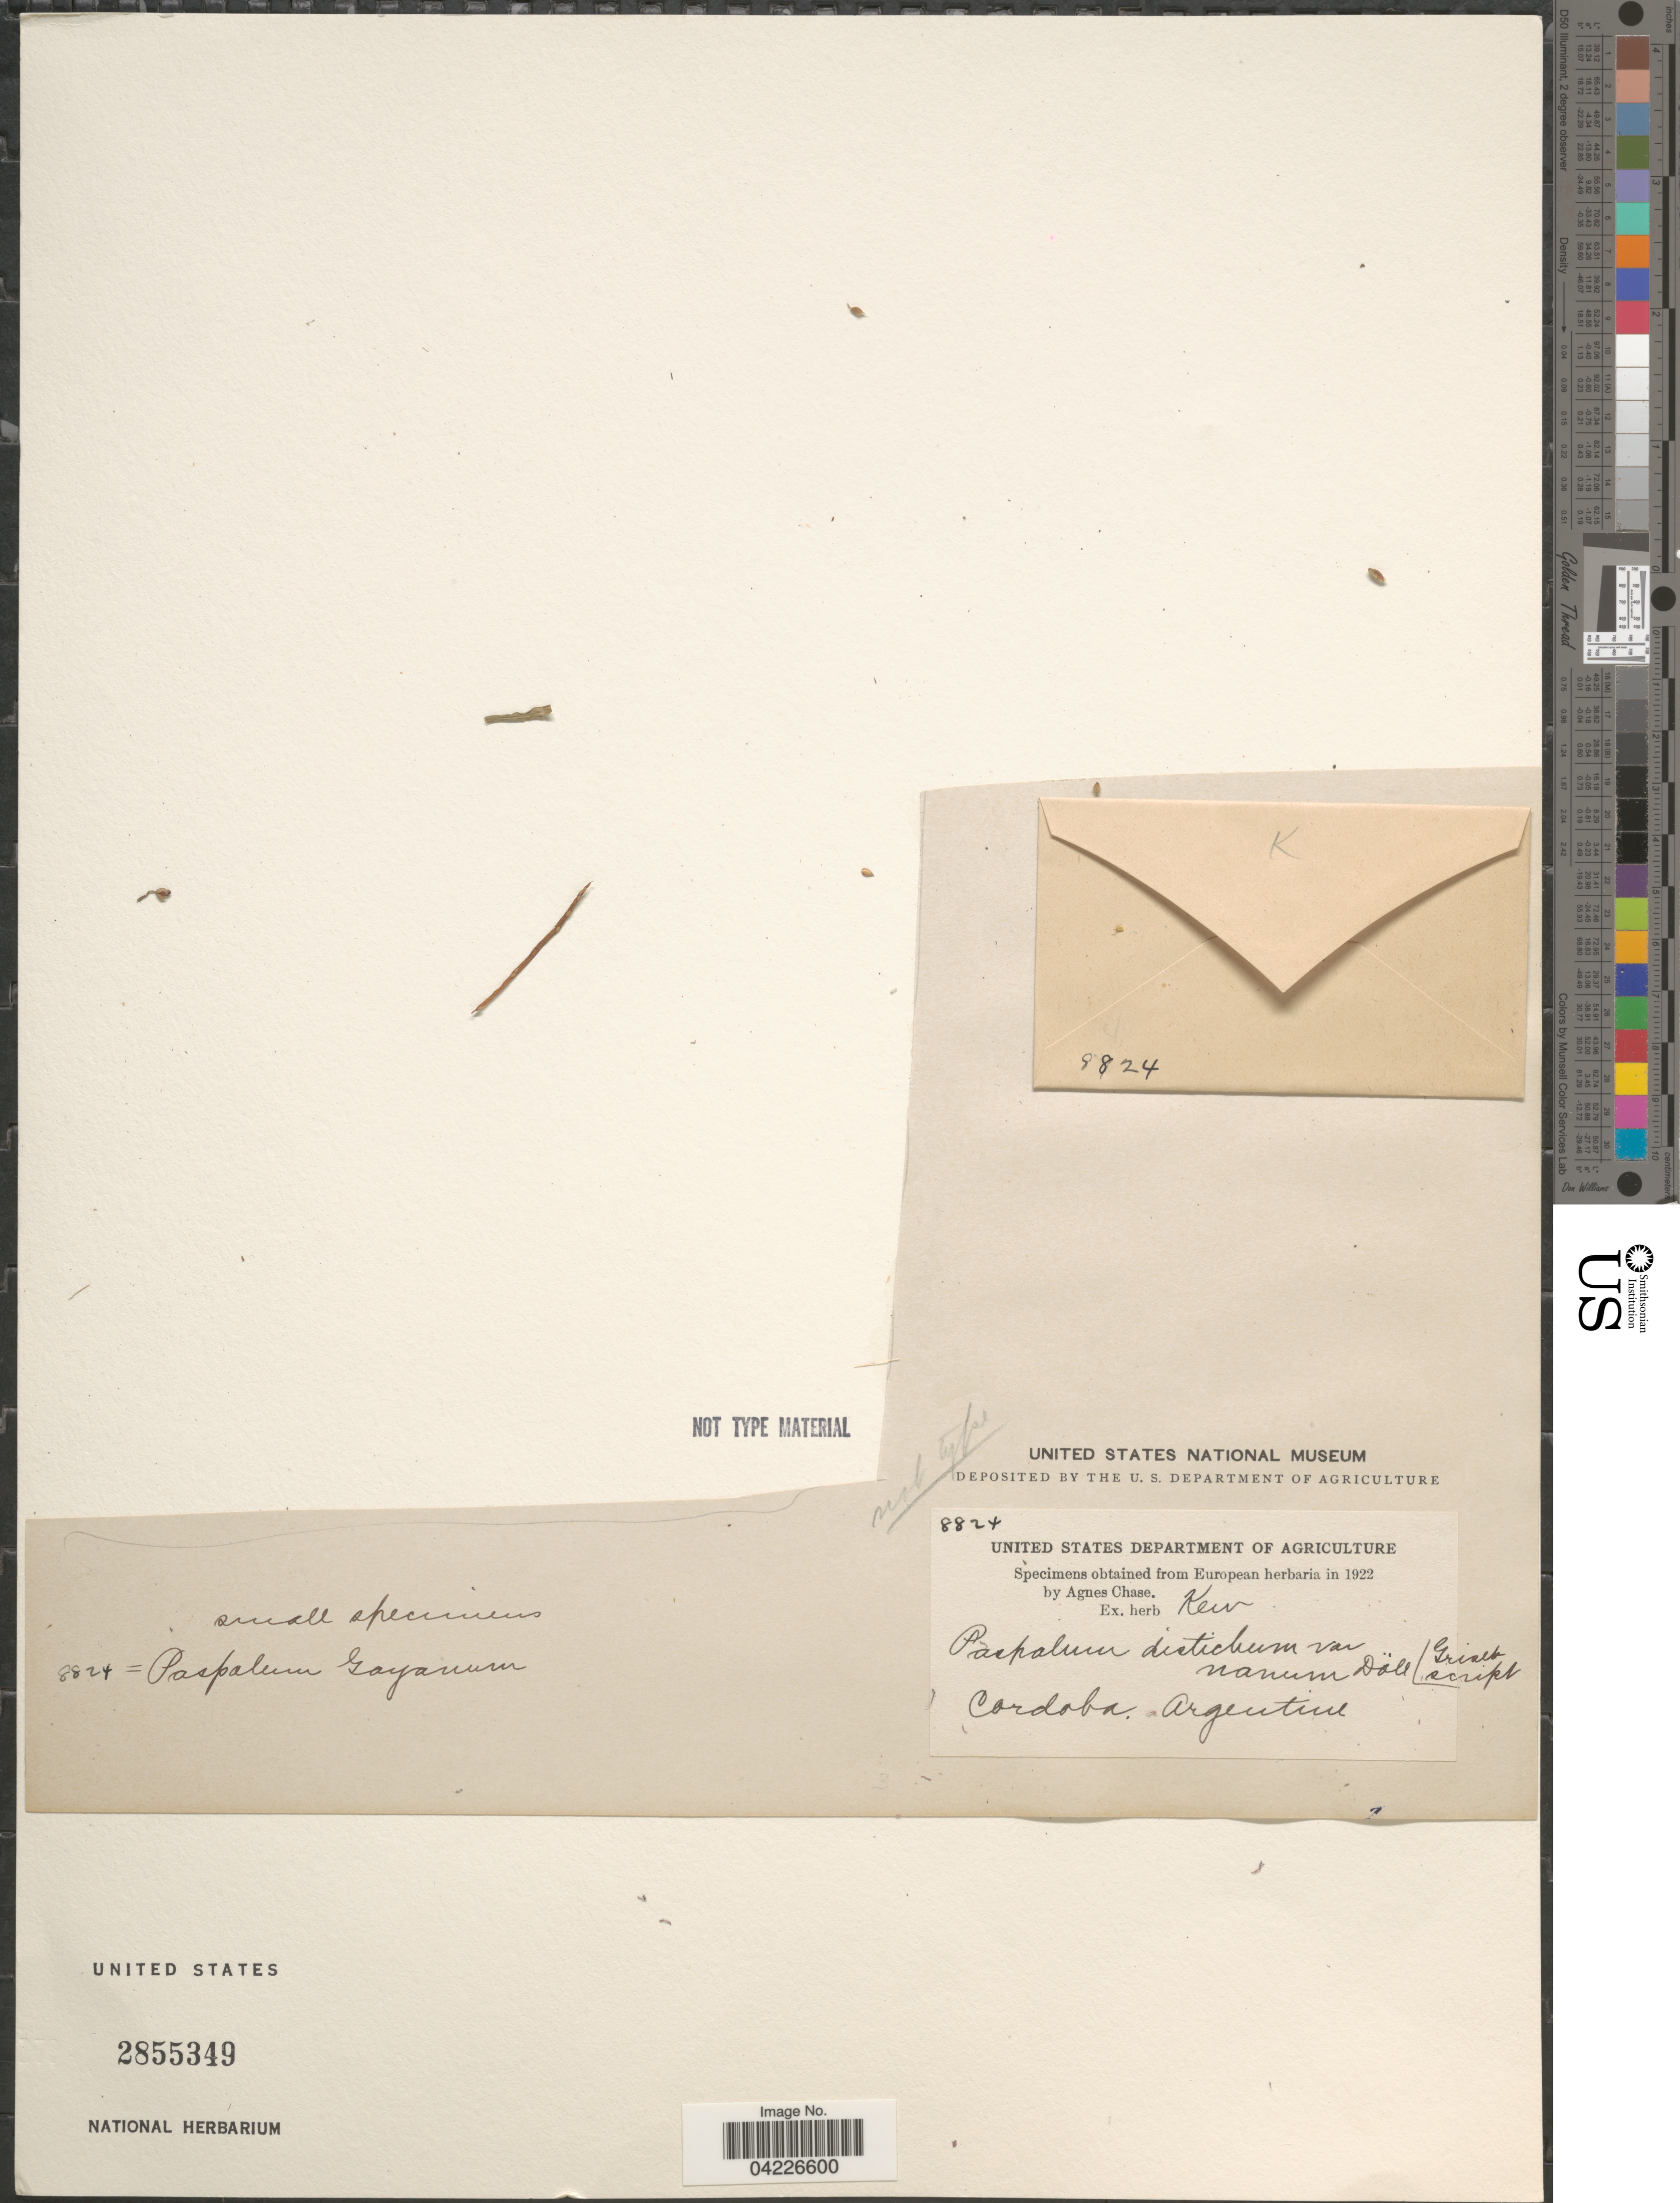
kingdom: Plantae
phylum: Tracheophyta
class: Liliopsida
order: Poales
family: Poaceae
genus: Paspalum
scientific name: Paspalum vaginatum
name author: Sw.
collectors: Ex Herb. Kewense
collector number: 8824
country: Argentina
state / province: Cordoba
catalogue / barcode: US 2855349